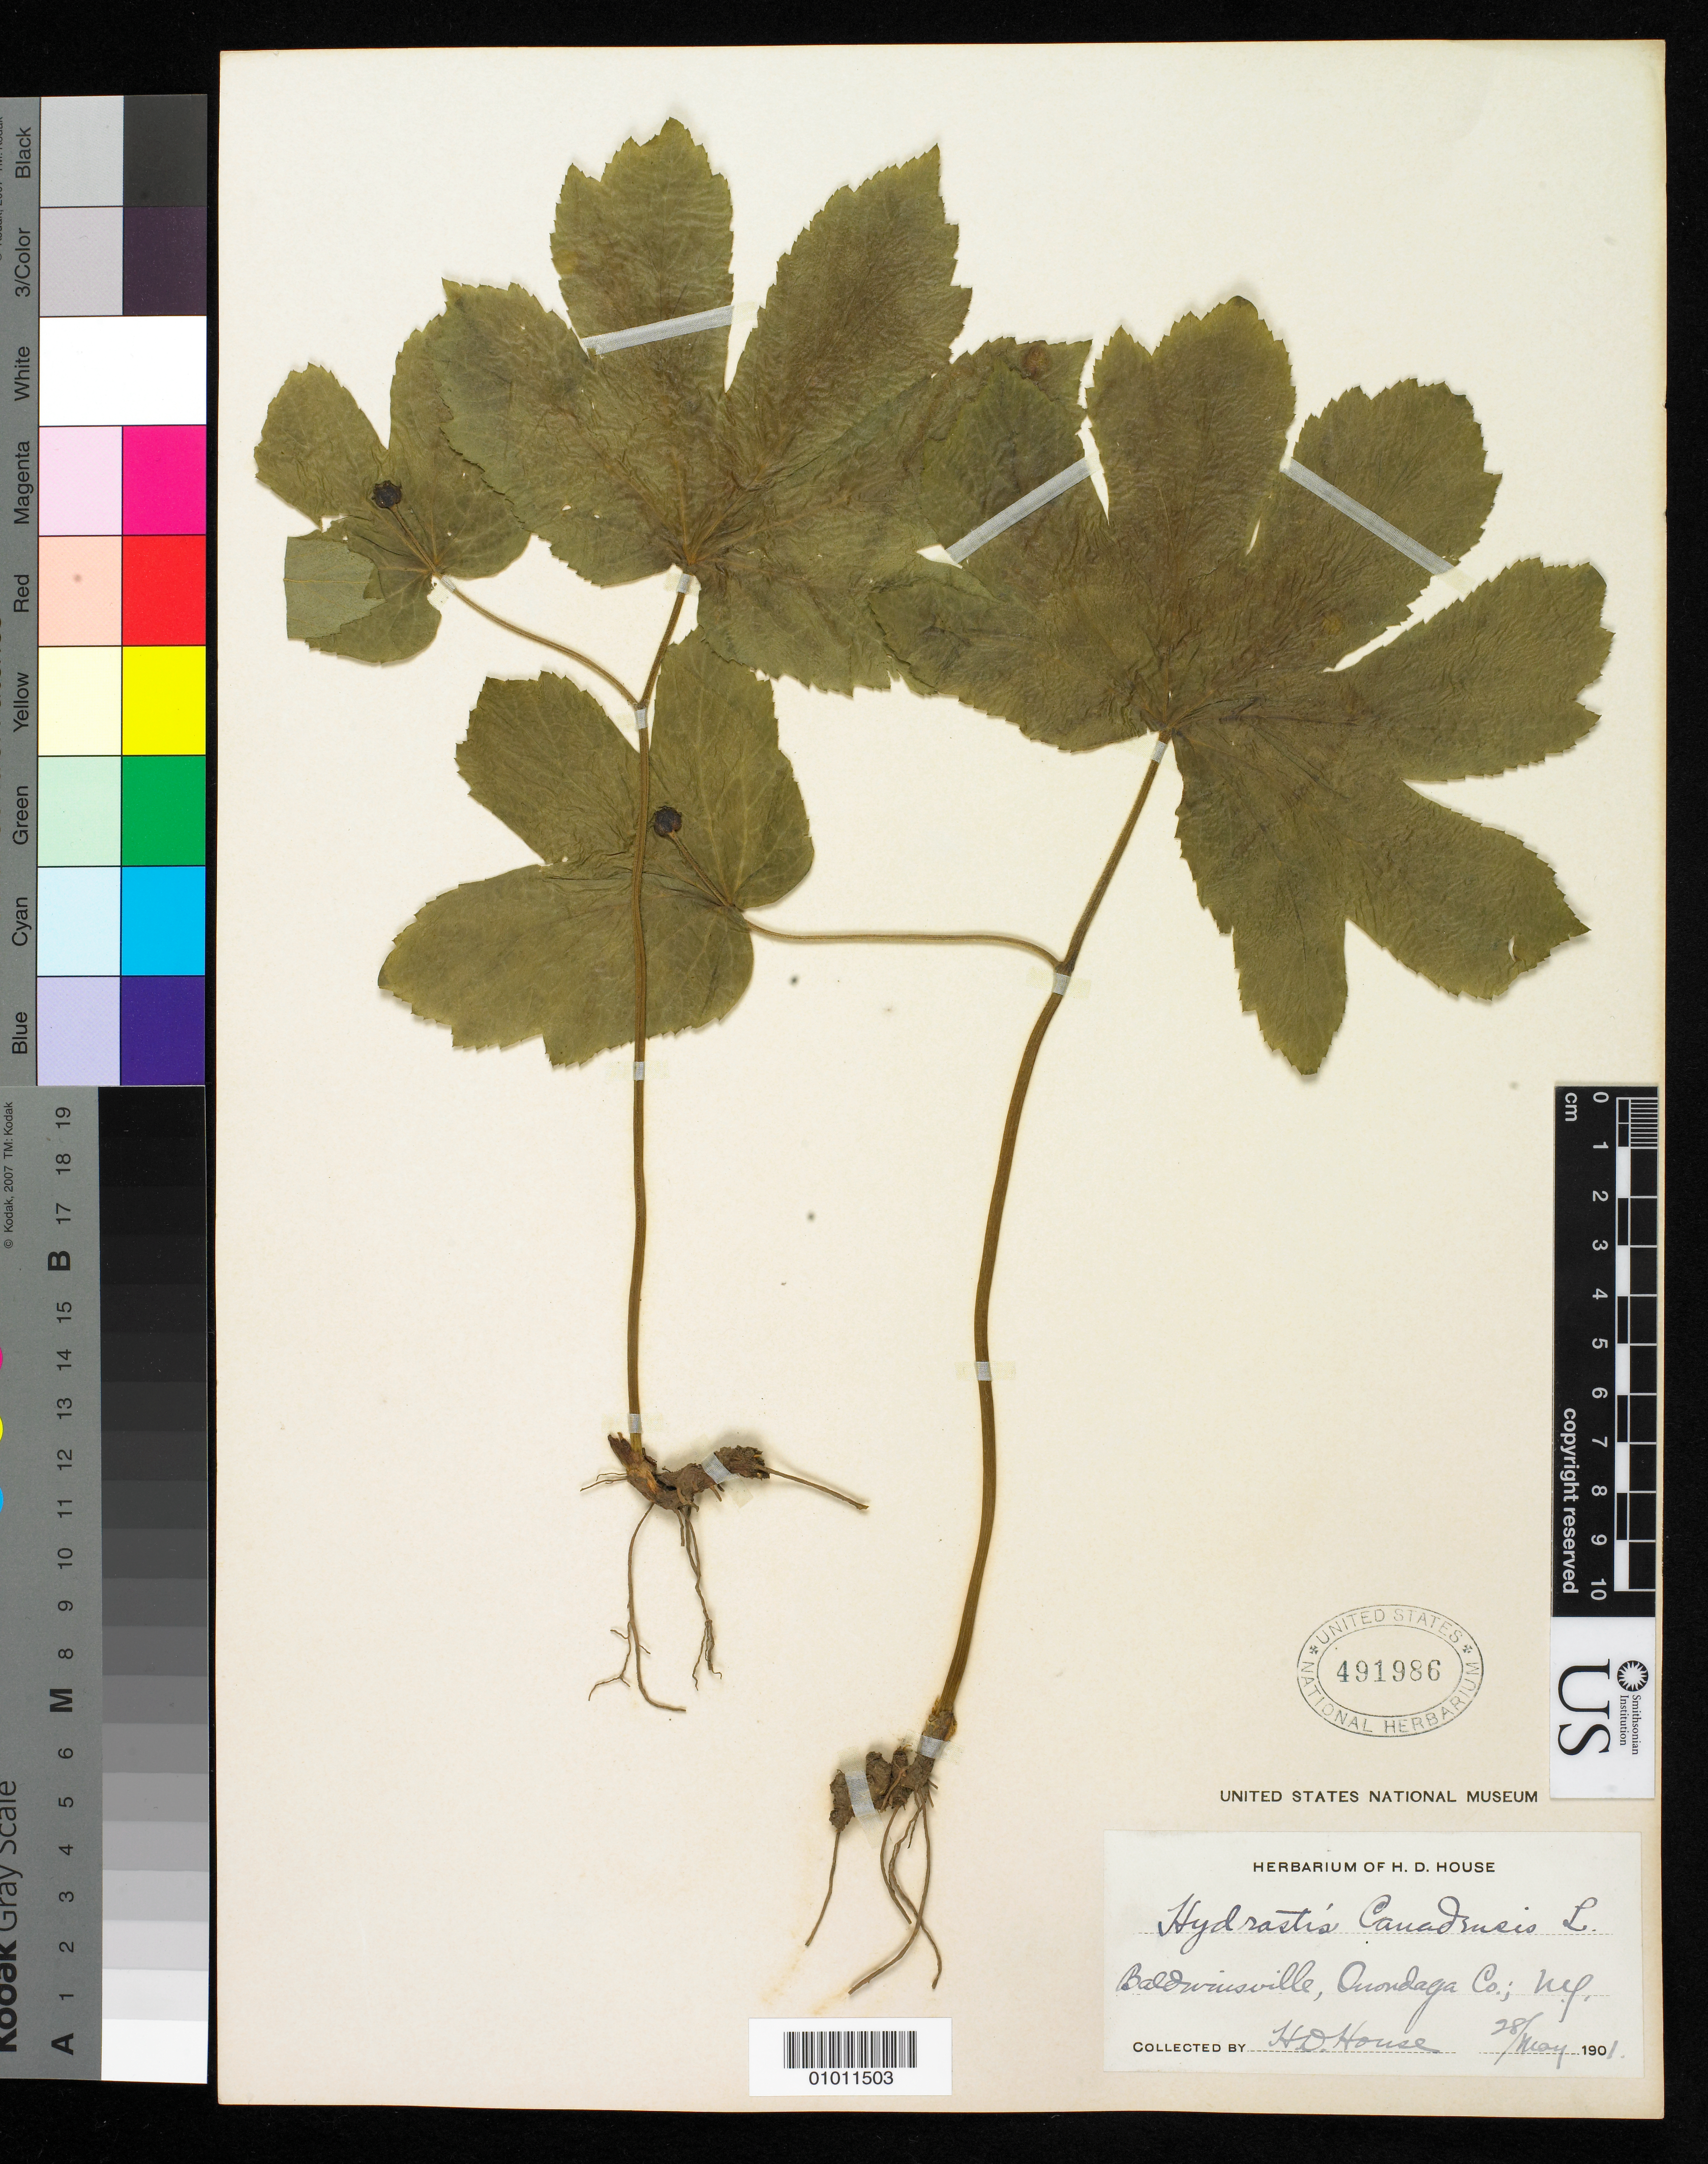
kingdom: Plantae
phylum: Tracheophyta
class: Magnoliopsida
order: Ranunculales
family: Ranunculaceae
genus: Hydrastis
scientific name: Hydrastis canadensis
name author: L.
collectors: H. D. House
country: United States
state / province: New York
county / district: Onondaga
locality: Baldwinsville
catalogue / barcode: US 491986